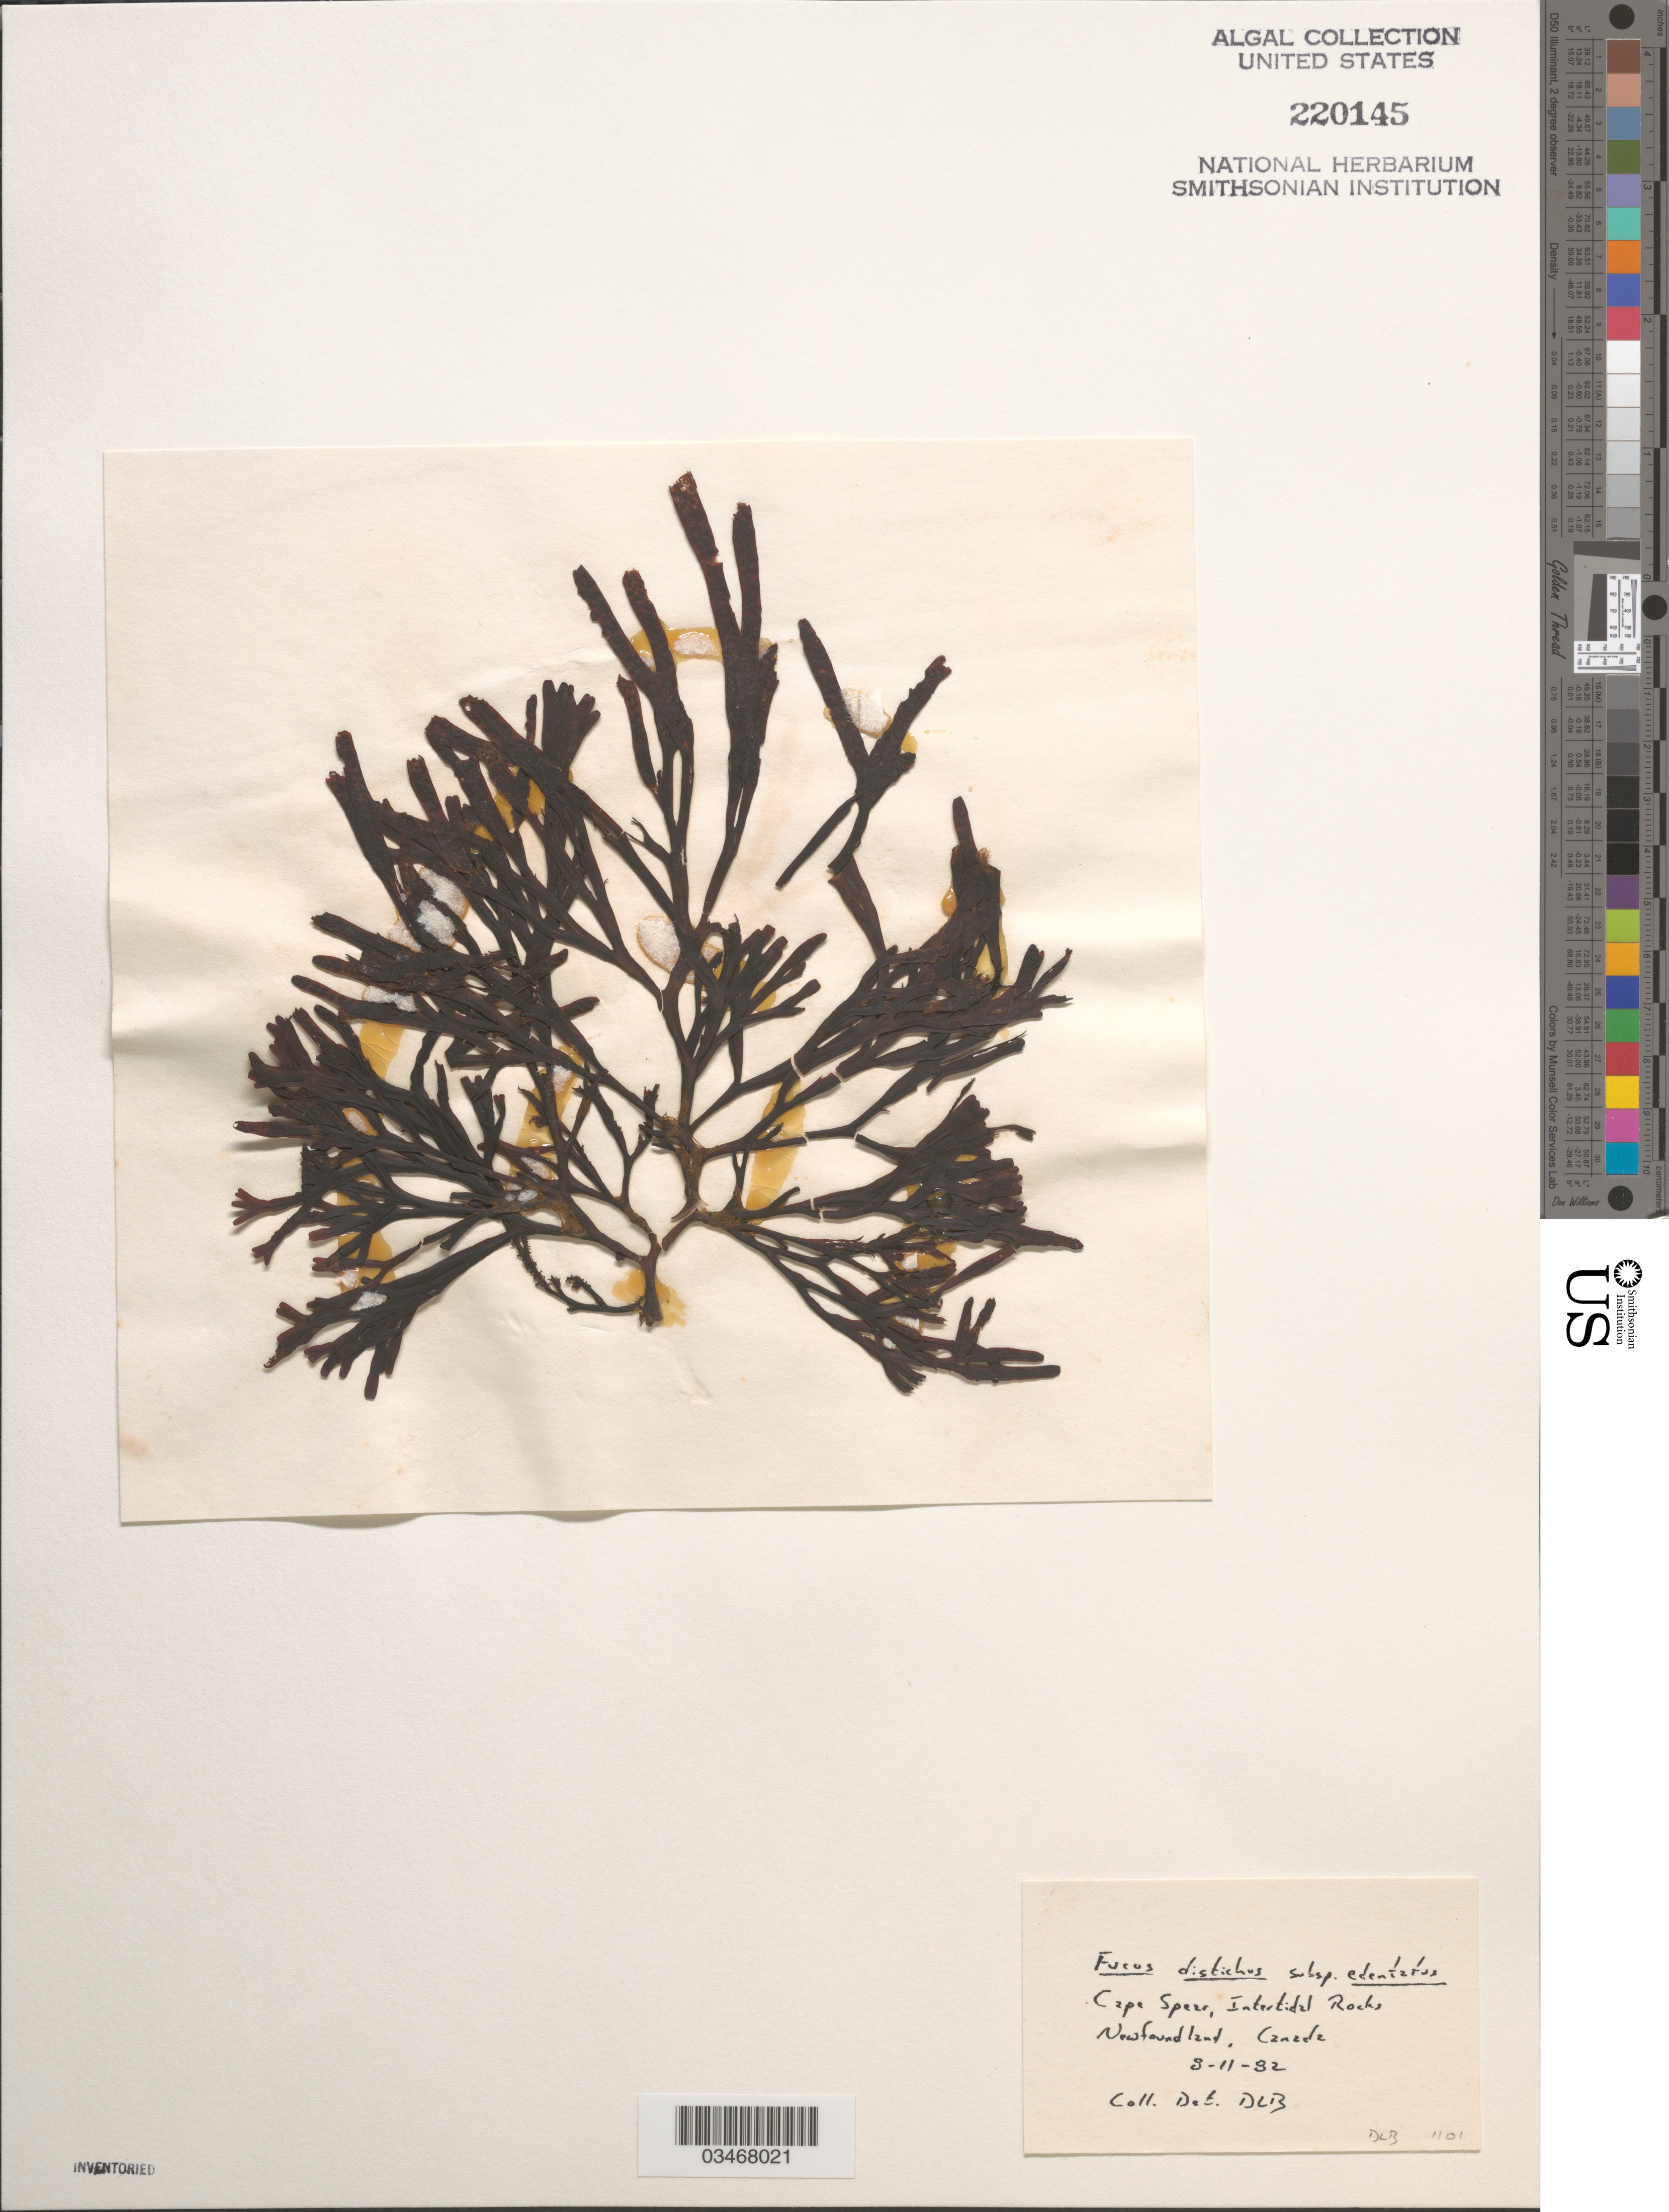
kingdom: Chromista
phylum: Ochrophyta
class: Phaeophyceae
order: Fucales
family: Fucaceae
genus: Fucus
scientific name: Fucus distichus subsp. edentatus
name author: (Bach. Pyl.) H.T. Powell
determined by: Ballantine, D. L.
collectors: D.L. Ballantine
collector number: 1101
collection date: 1982-08-11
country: Canada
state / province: Newfoundland and Labrador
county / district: Cape Spear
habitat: Intertidal.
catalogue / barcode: US 220145